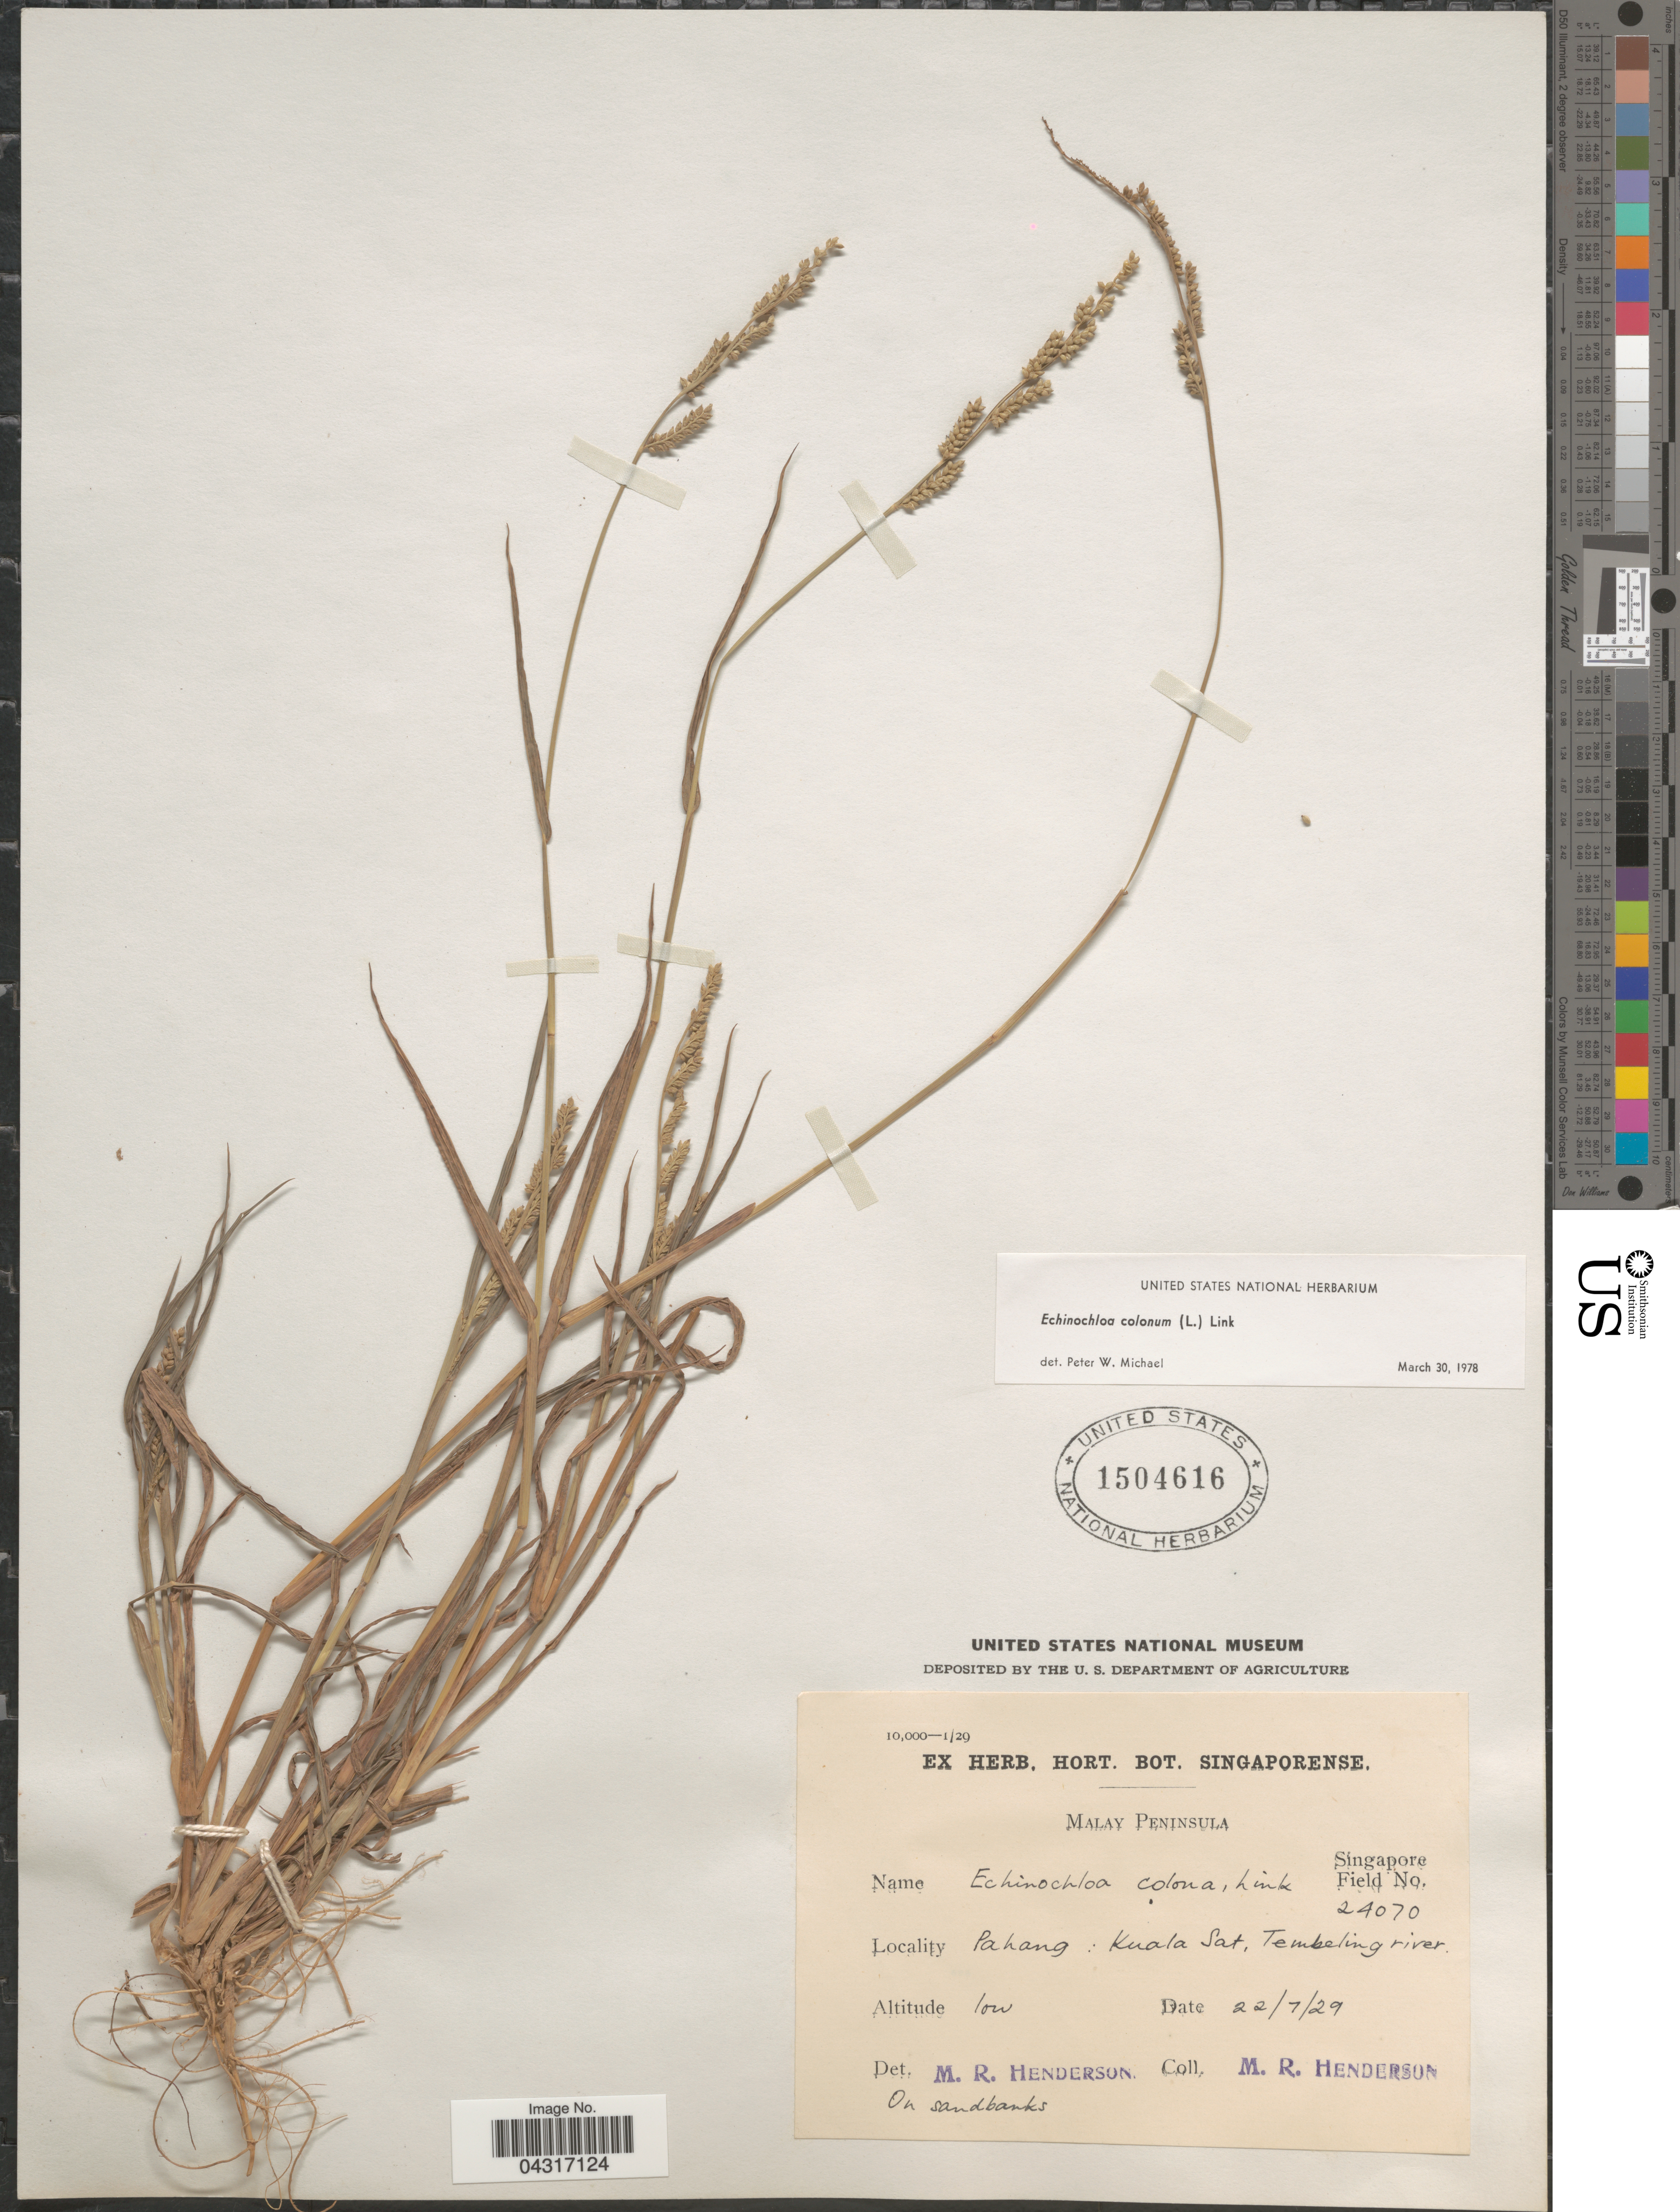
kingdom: Plantae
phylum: Tracheophyta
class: Liliopsida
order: Poales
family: Poaceae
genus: Echinochloa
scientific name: Echinochloa colona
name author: (L.) Link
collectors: M. Henderson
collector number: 24070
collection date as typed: Transcribed d/m/y: 22/7/29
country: Malaysia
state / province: Pahang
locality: Malay Peninsula. Kuala Sat, Tembeling river.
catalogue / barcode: US 1504616